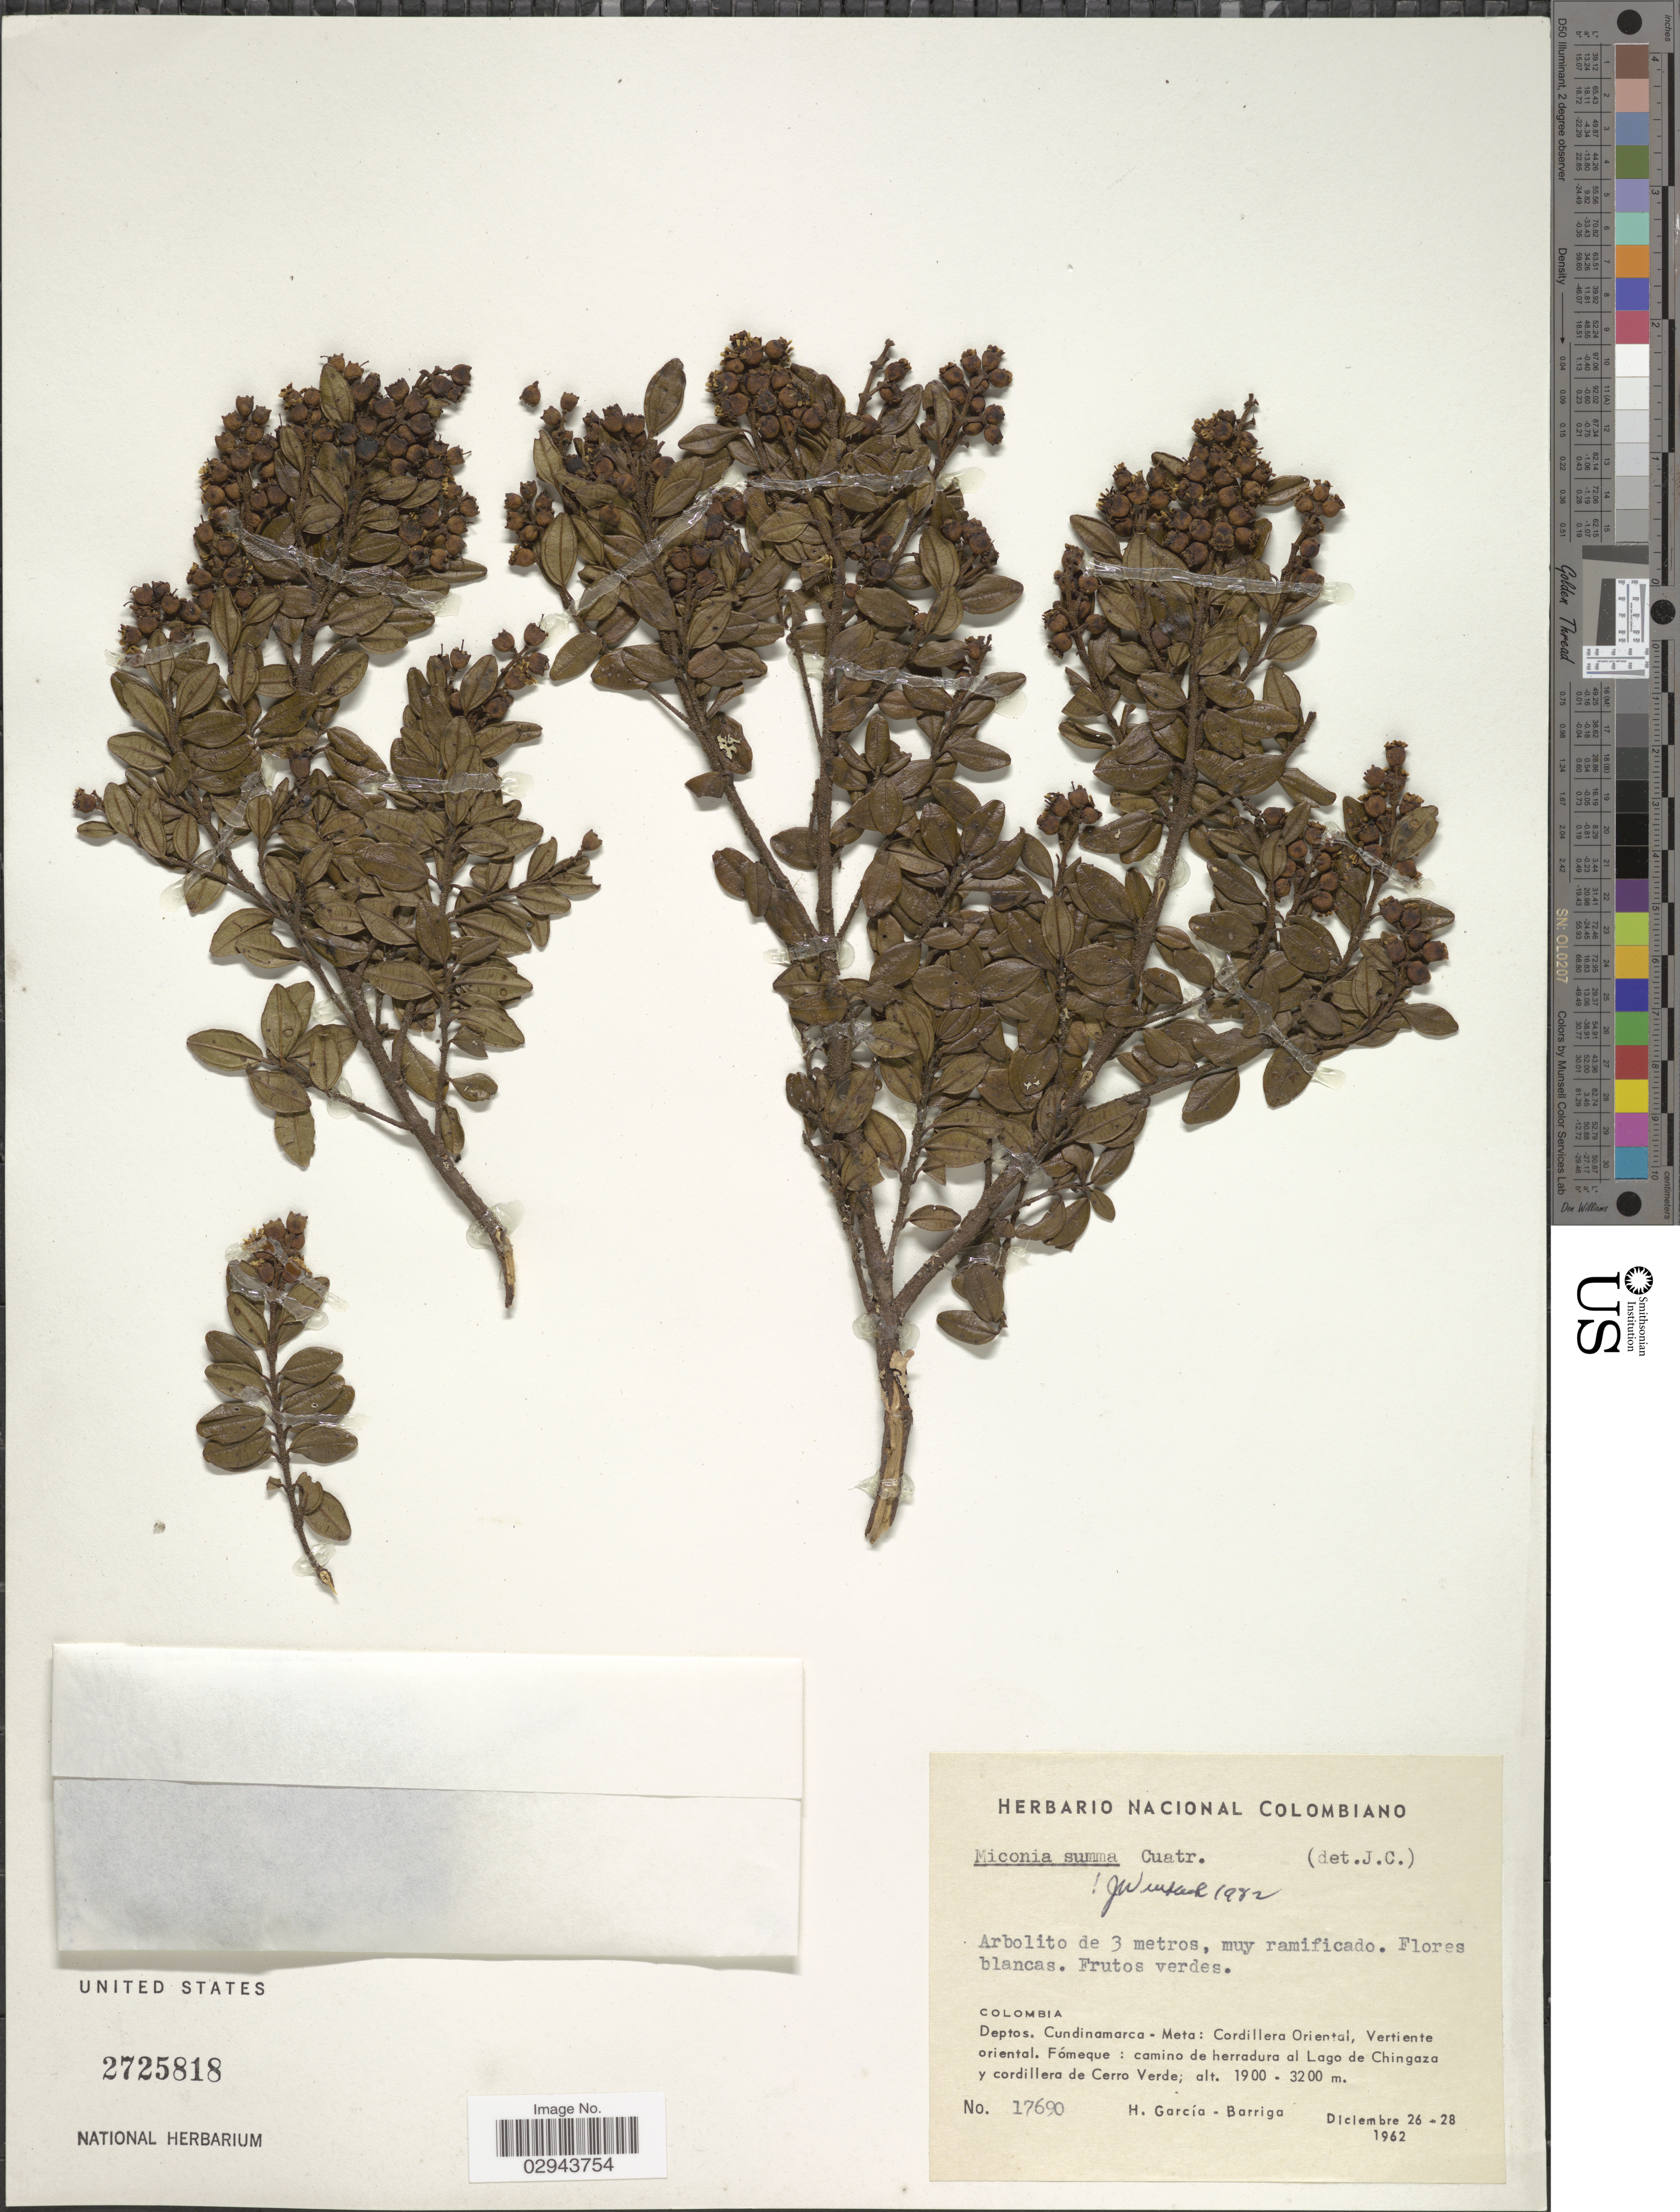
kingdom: Plantae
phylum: Tracheophyta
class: Magnoliopsida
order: Myrtales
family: Melastomataceae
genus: Miconia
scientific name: Miconia summa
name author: Cuatrec.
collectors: H. García Barriga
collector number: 17690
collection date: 1962-12-26/1962-12-28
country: Colombia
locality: Deptos. Cundinamarca - Meta: Cordillera Oriental, Vertiente oriental. Fómeque: camino de herradura al Lago de Chingaza y cordillera de Cerro Verde.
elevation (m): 1900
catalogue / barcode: US 2725818